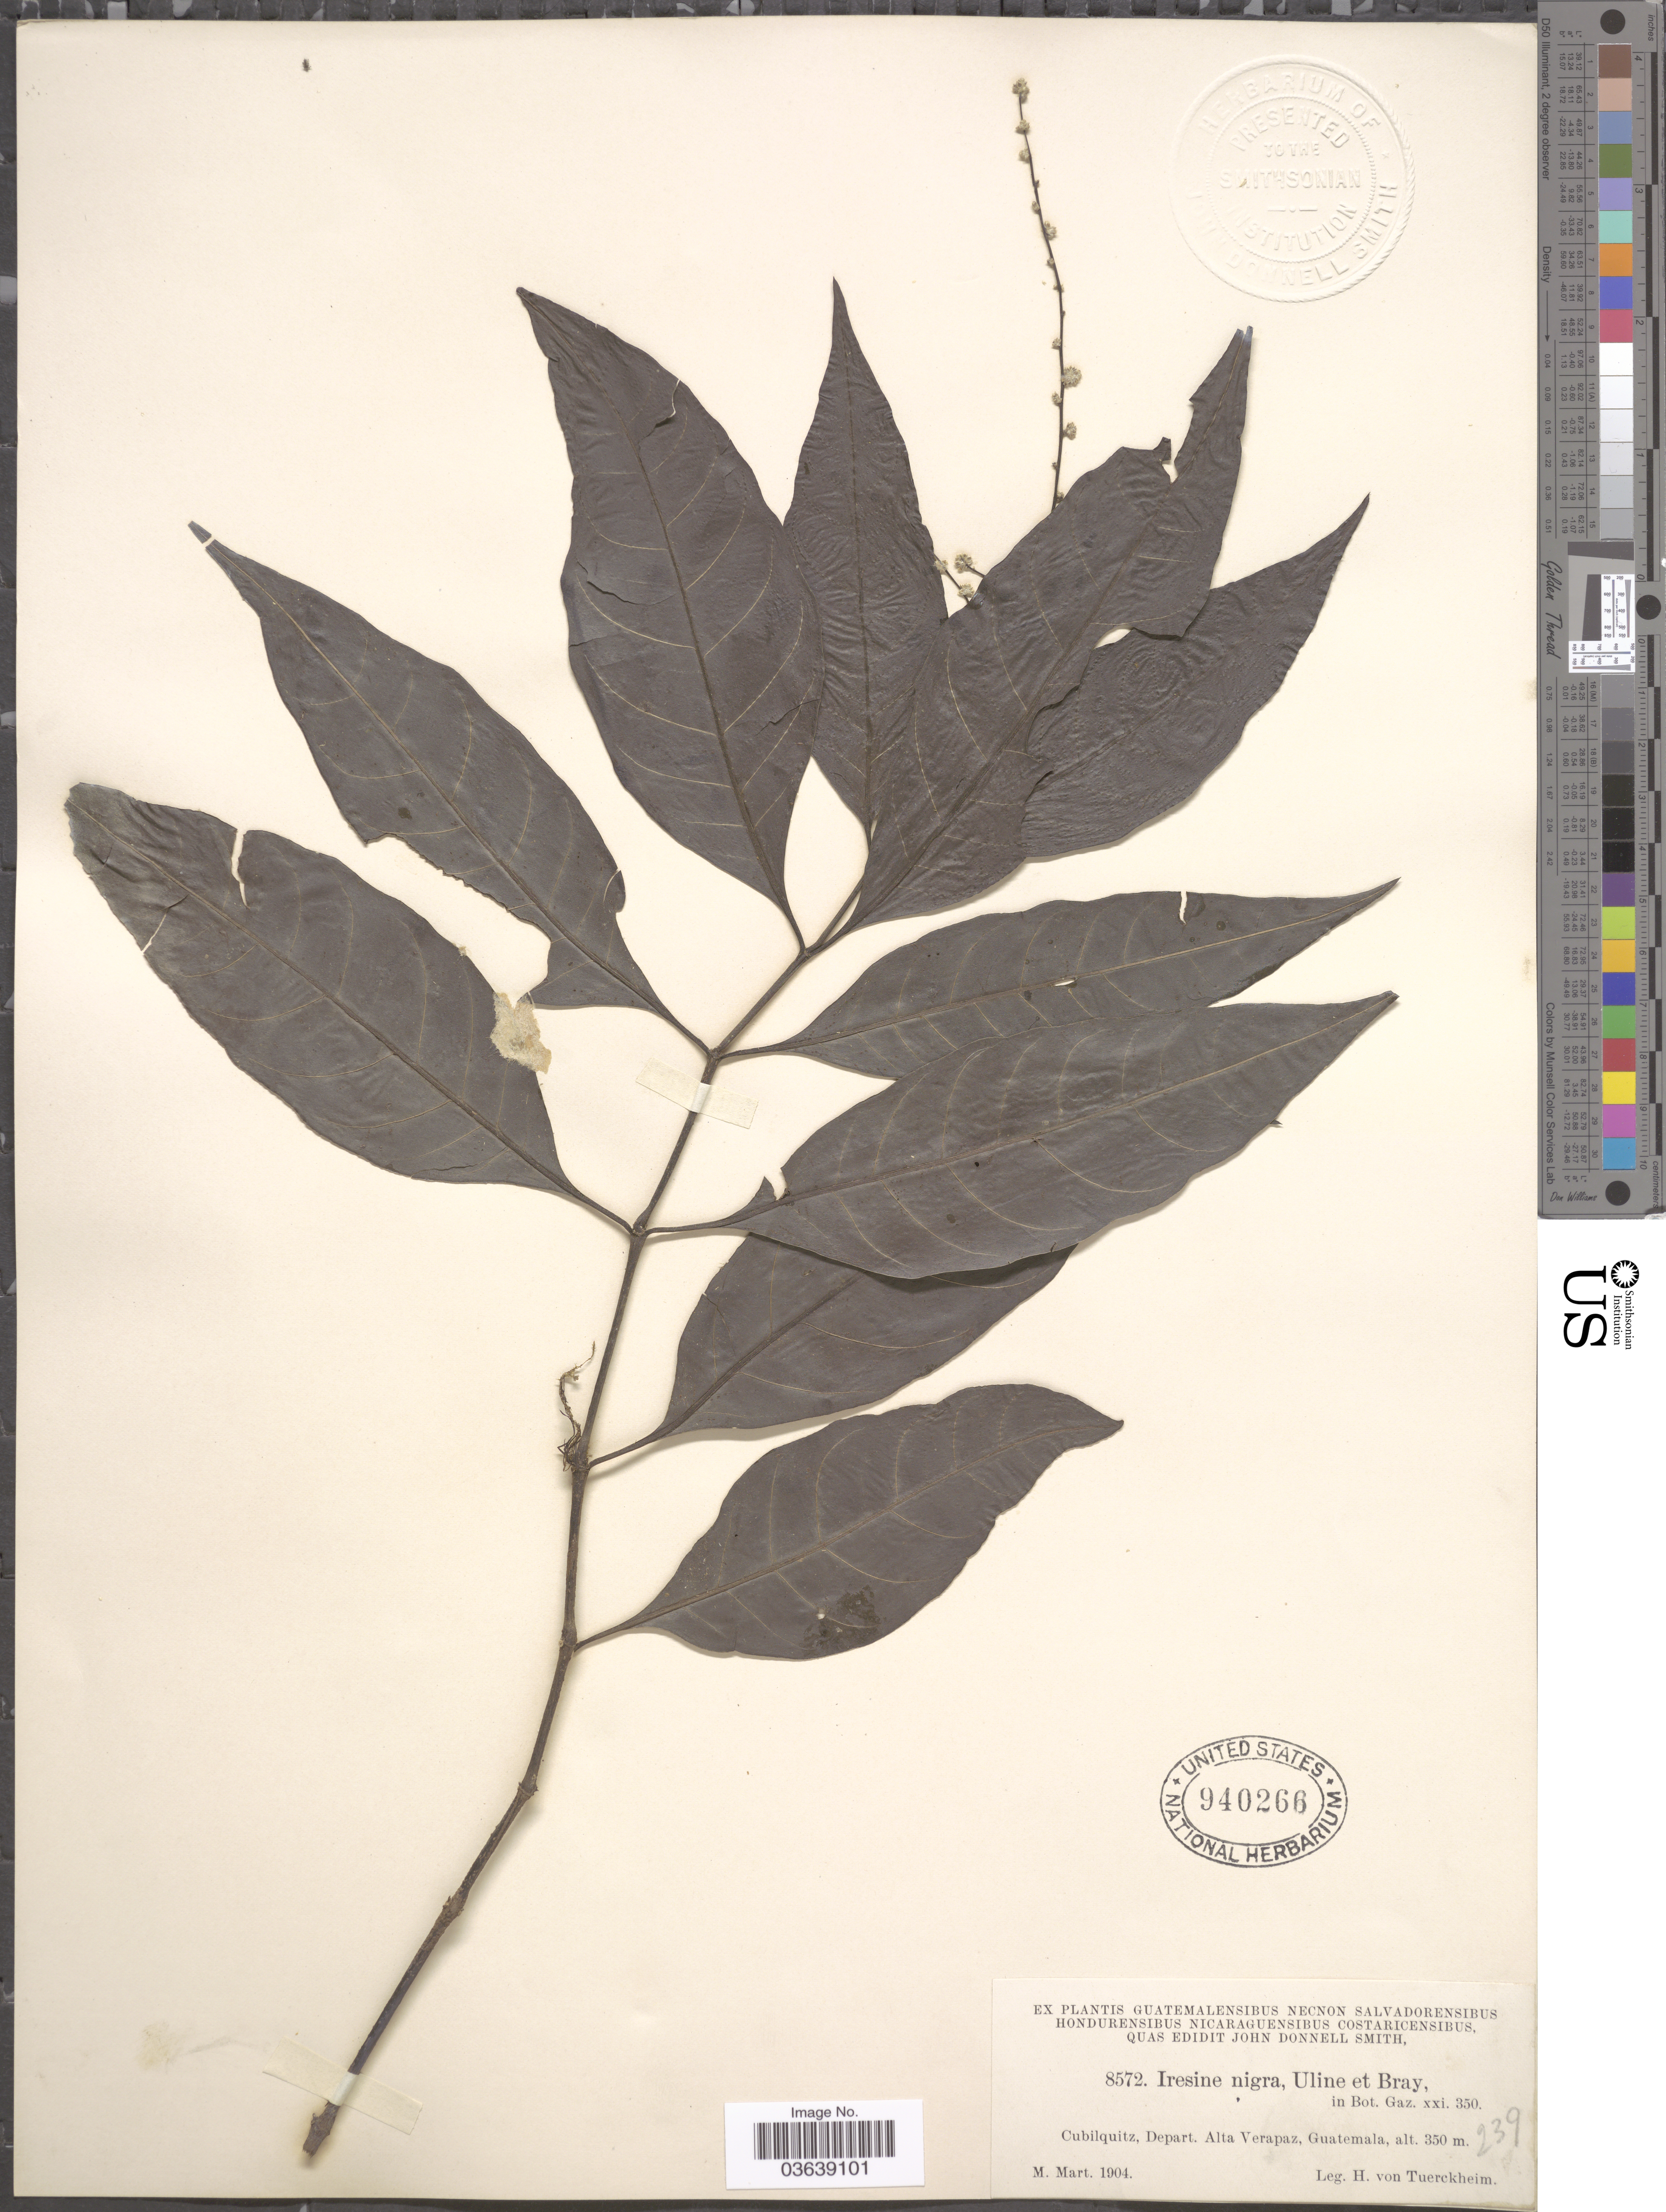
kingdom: Plantae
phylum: Tracheophyta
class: Magnoliopsida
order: Caryophyllales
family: Amaranthaceae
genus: Iresine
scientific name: Iresine nigra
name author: Uline & W.L. Bray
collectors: H. von Türckheim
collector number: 8572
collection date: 1904-03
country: Guatemala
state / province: Alta Verapaz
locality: Cubilquitz, Depart. Alta Verapaz.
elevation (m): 350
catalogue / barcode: US 940266